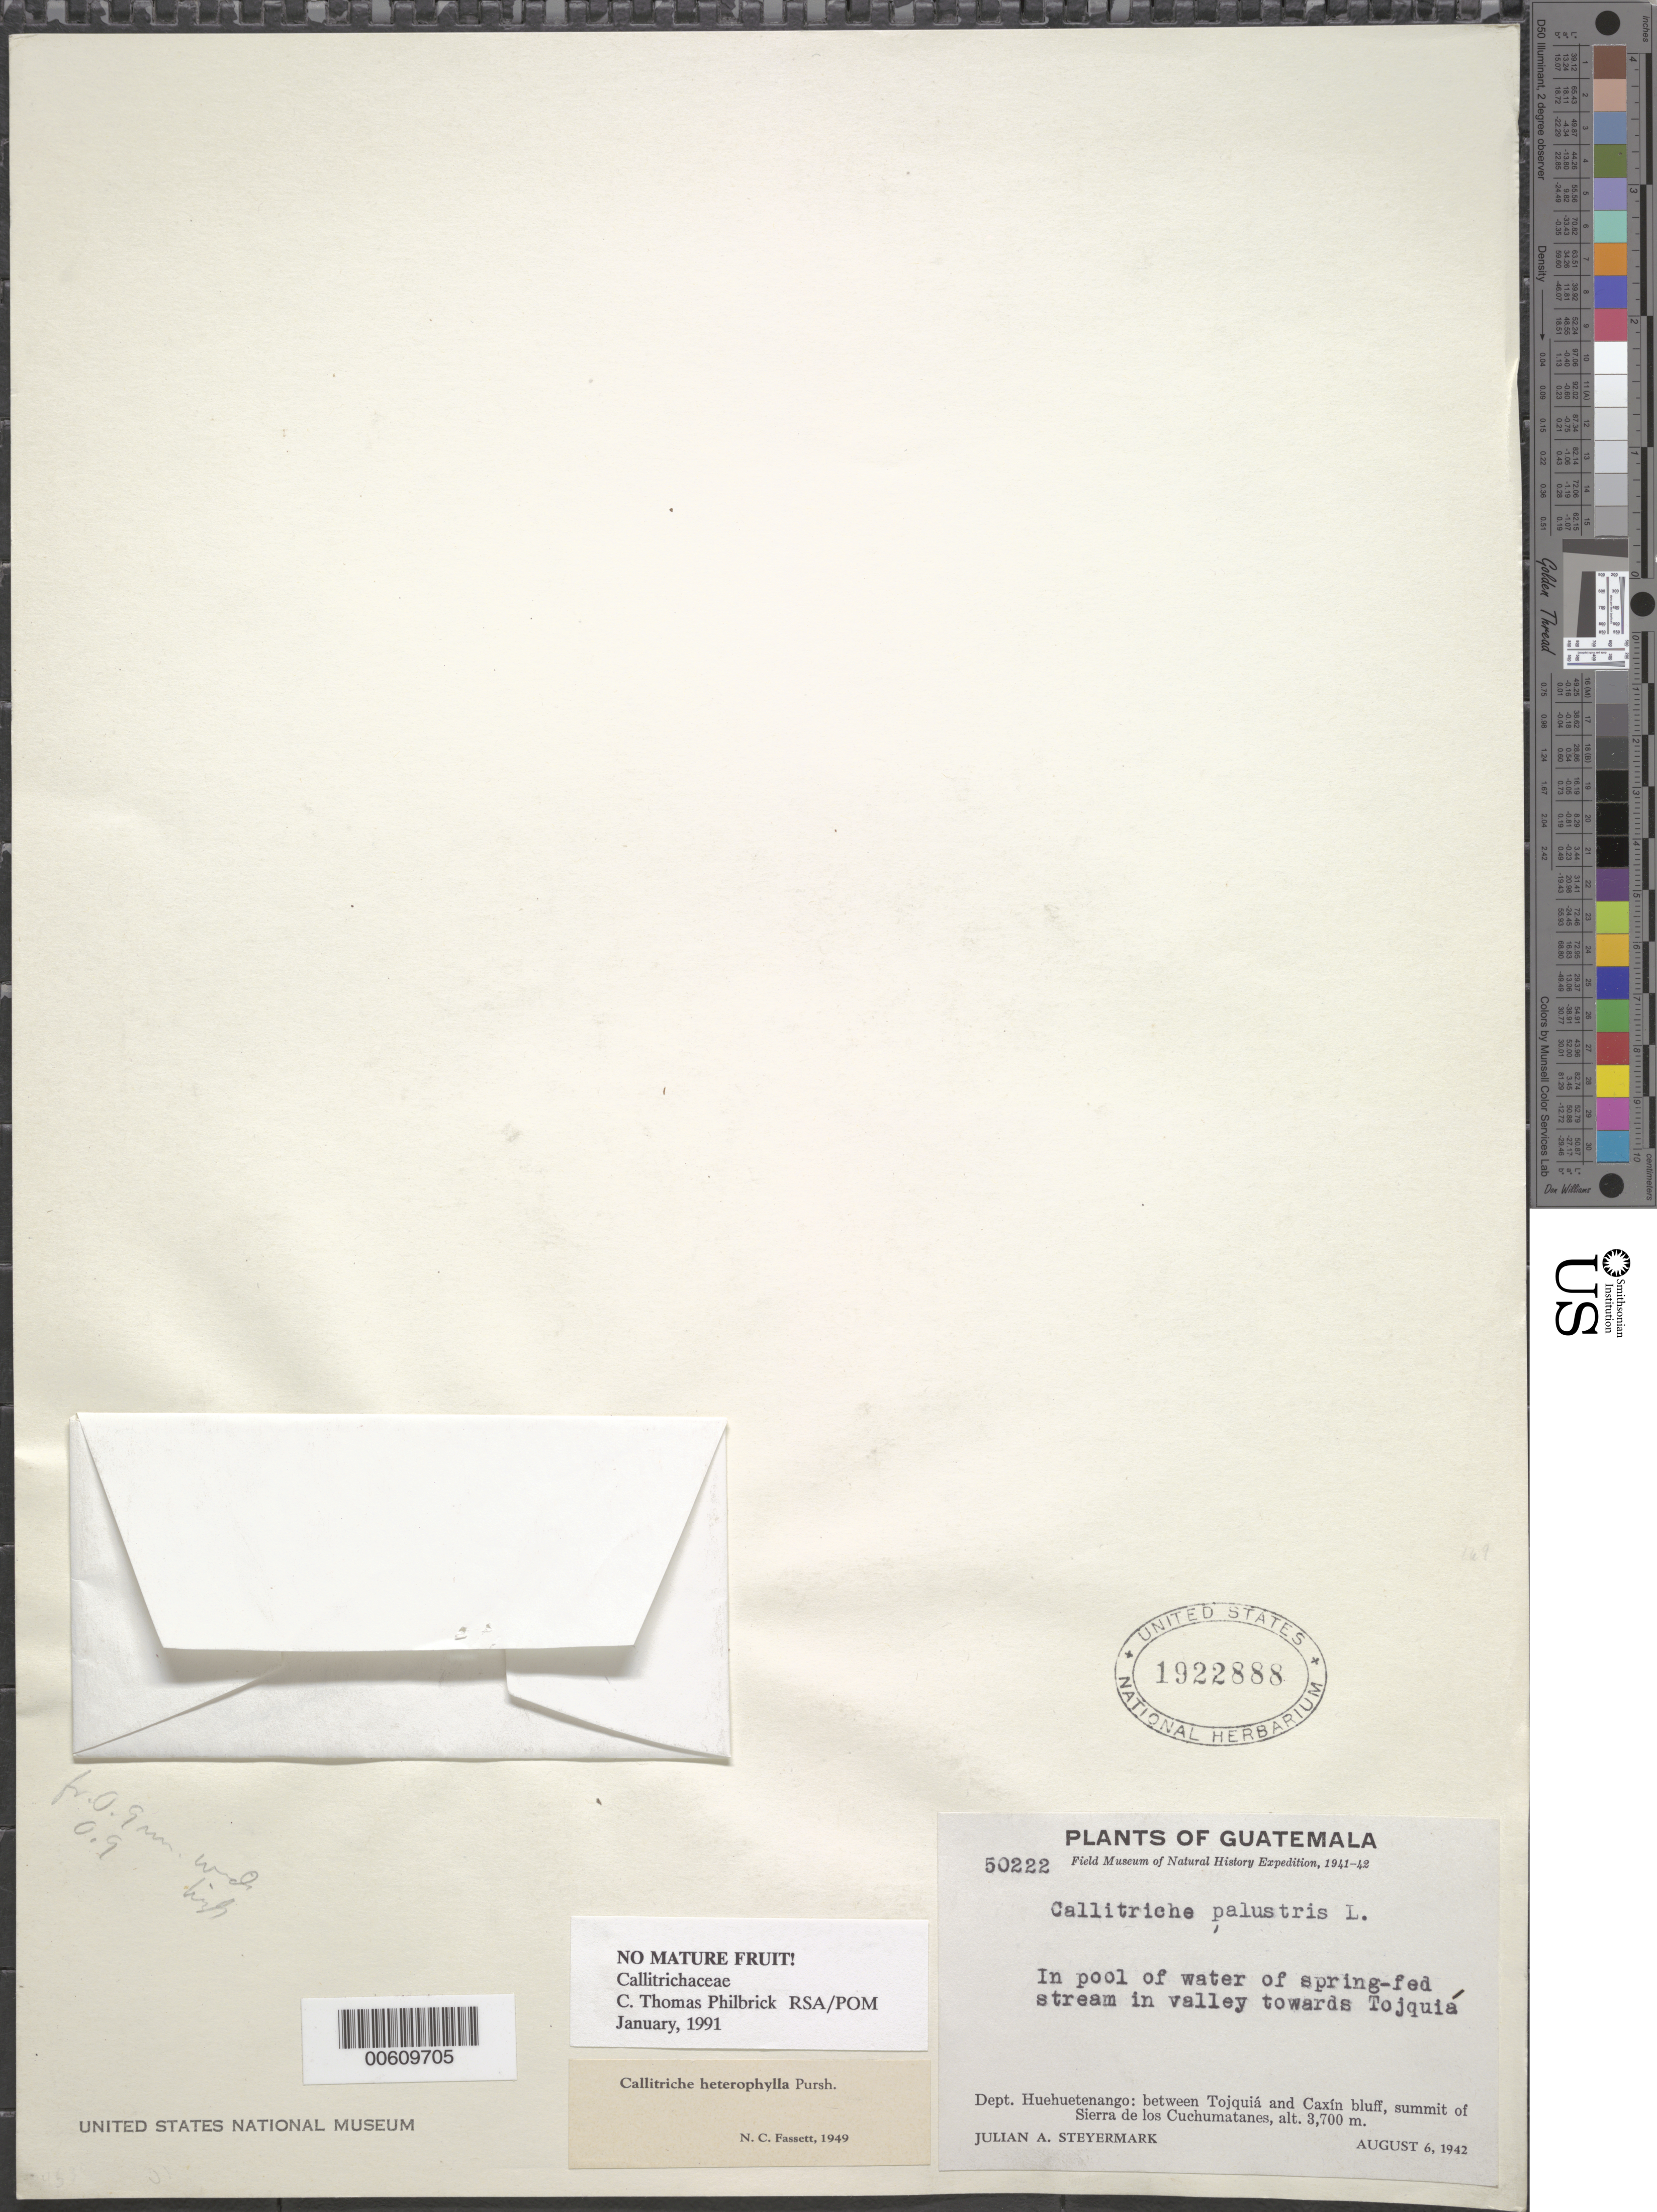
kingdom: Plantae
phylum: Tracheophyta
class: Magnoliopsida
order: Lamiales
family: Plantaginaceae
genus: Callitriche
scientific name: Callitriche palustris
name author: L.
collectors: J. Steyermark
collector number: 50222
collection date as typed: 06 Aug 1942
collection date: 1942-08-06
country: Guatemala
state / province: Huehuetenango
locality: Between Tojquia and Caxin, Sierra de las Cuchumatanes.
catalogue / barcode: US 1922888